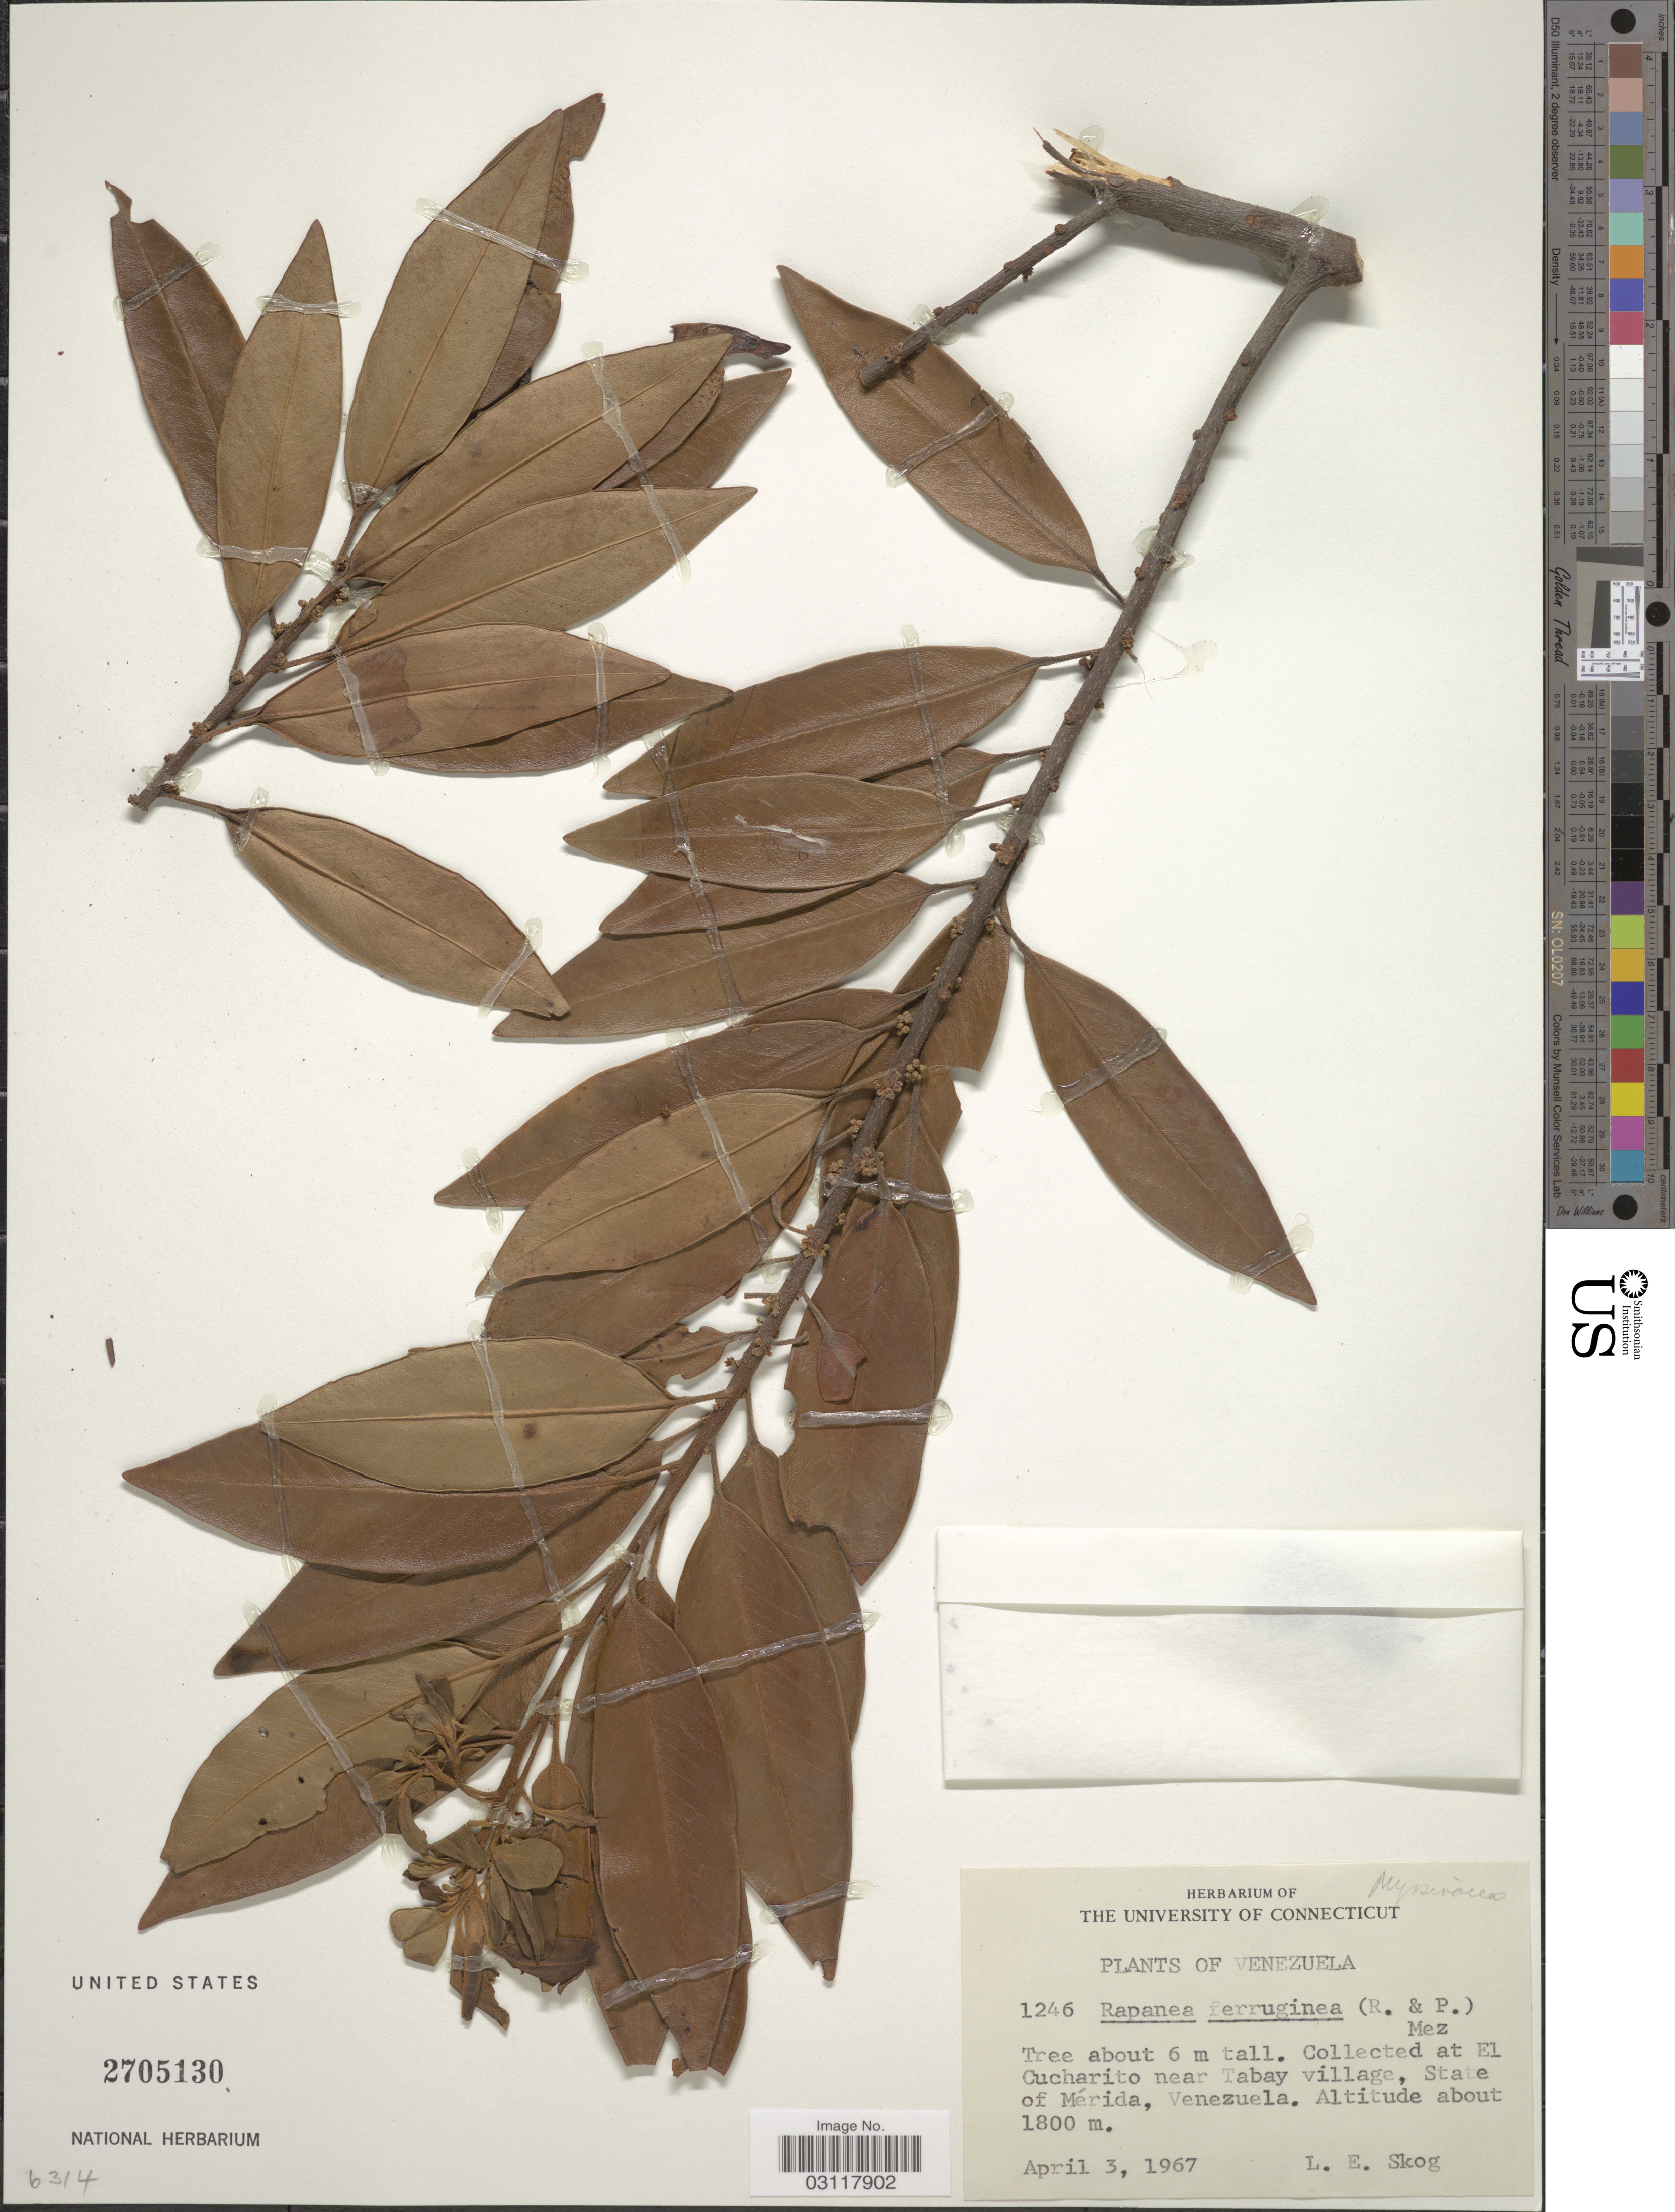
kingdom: Plantae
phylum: Tracheophyta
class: Magnoliopsida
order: Ericales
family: Primulaceae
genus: Rapanea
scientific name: Rapanea ferruginea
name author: (Ruiz & Pav.) Mez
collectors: L. E. Skog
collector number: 1246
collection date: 1967-04-03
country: Venezuela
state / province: Mérida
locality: El Cucharito near Tabay village.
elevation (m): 1800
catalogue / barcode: US 2705130